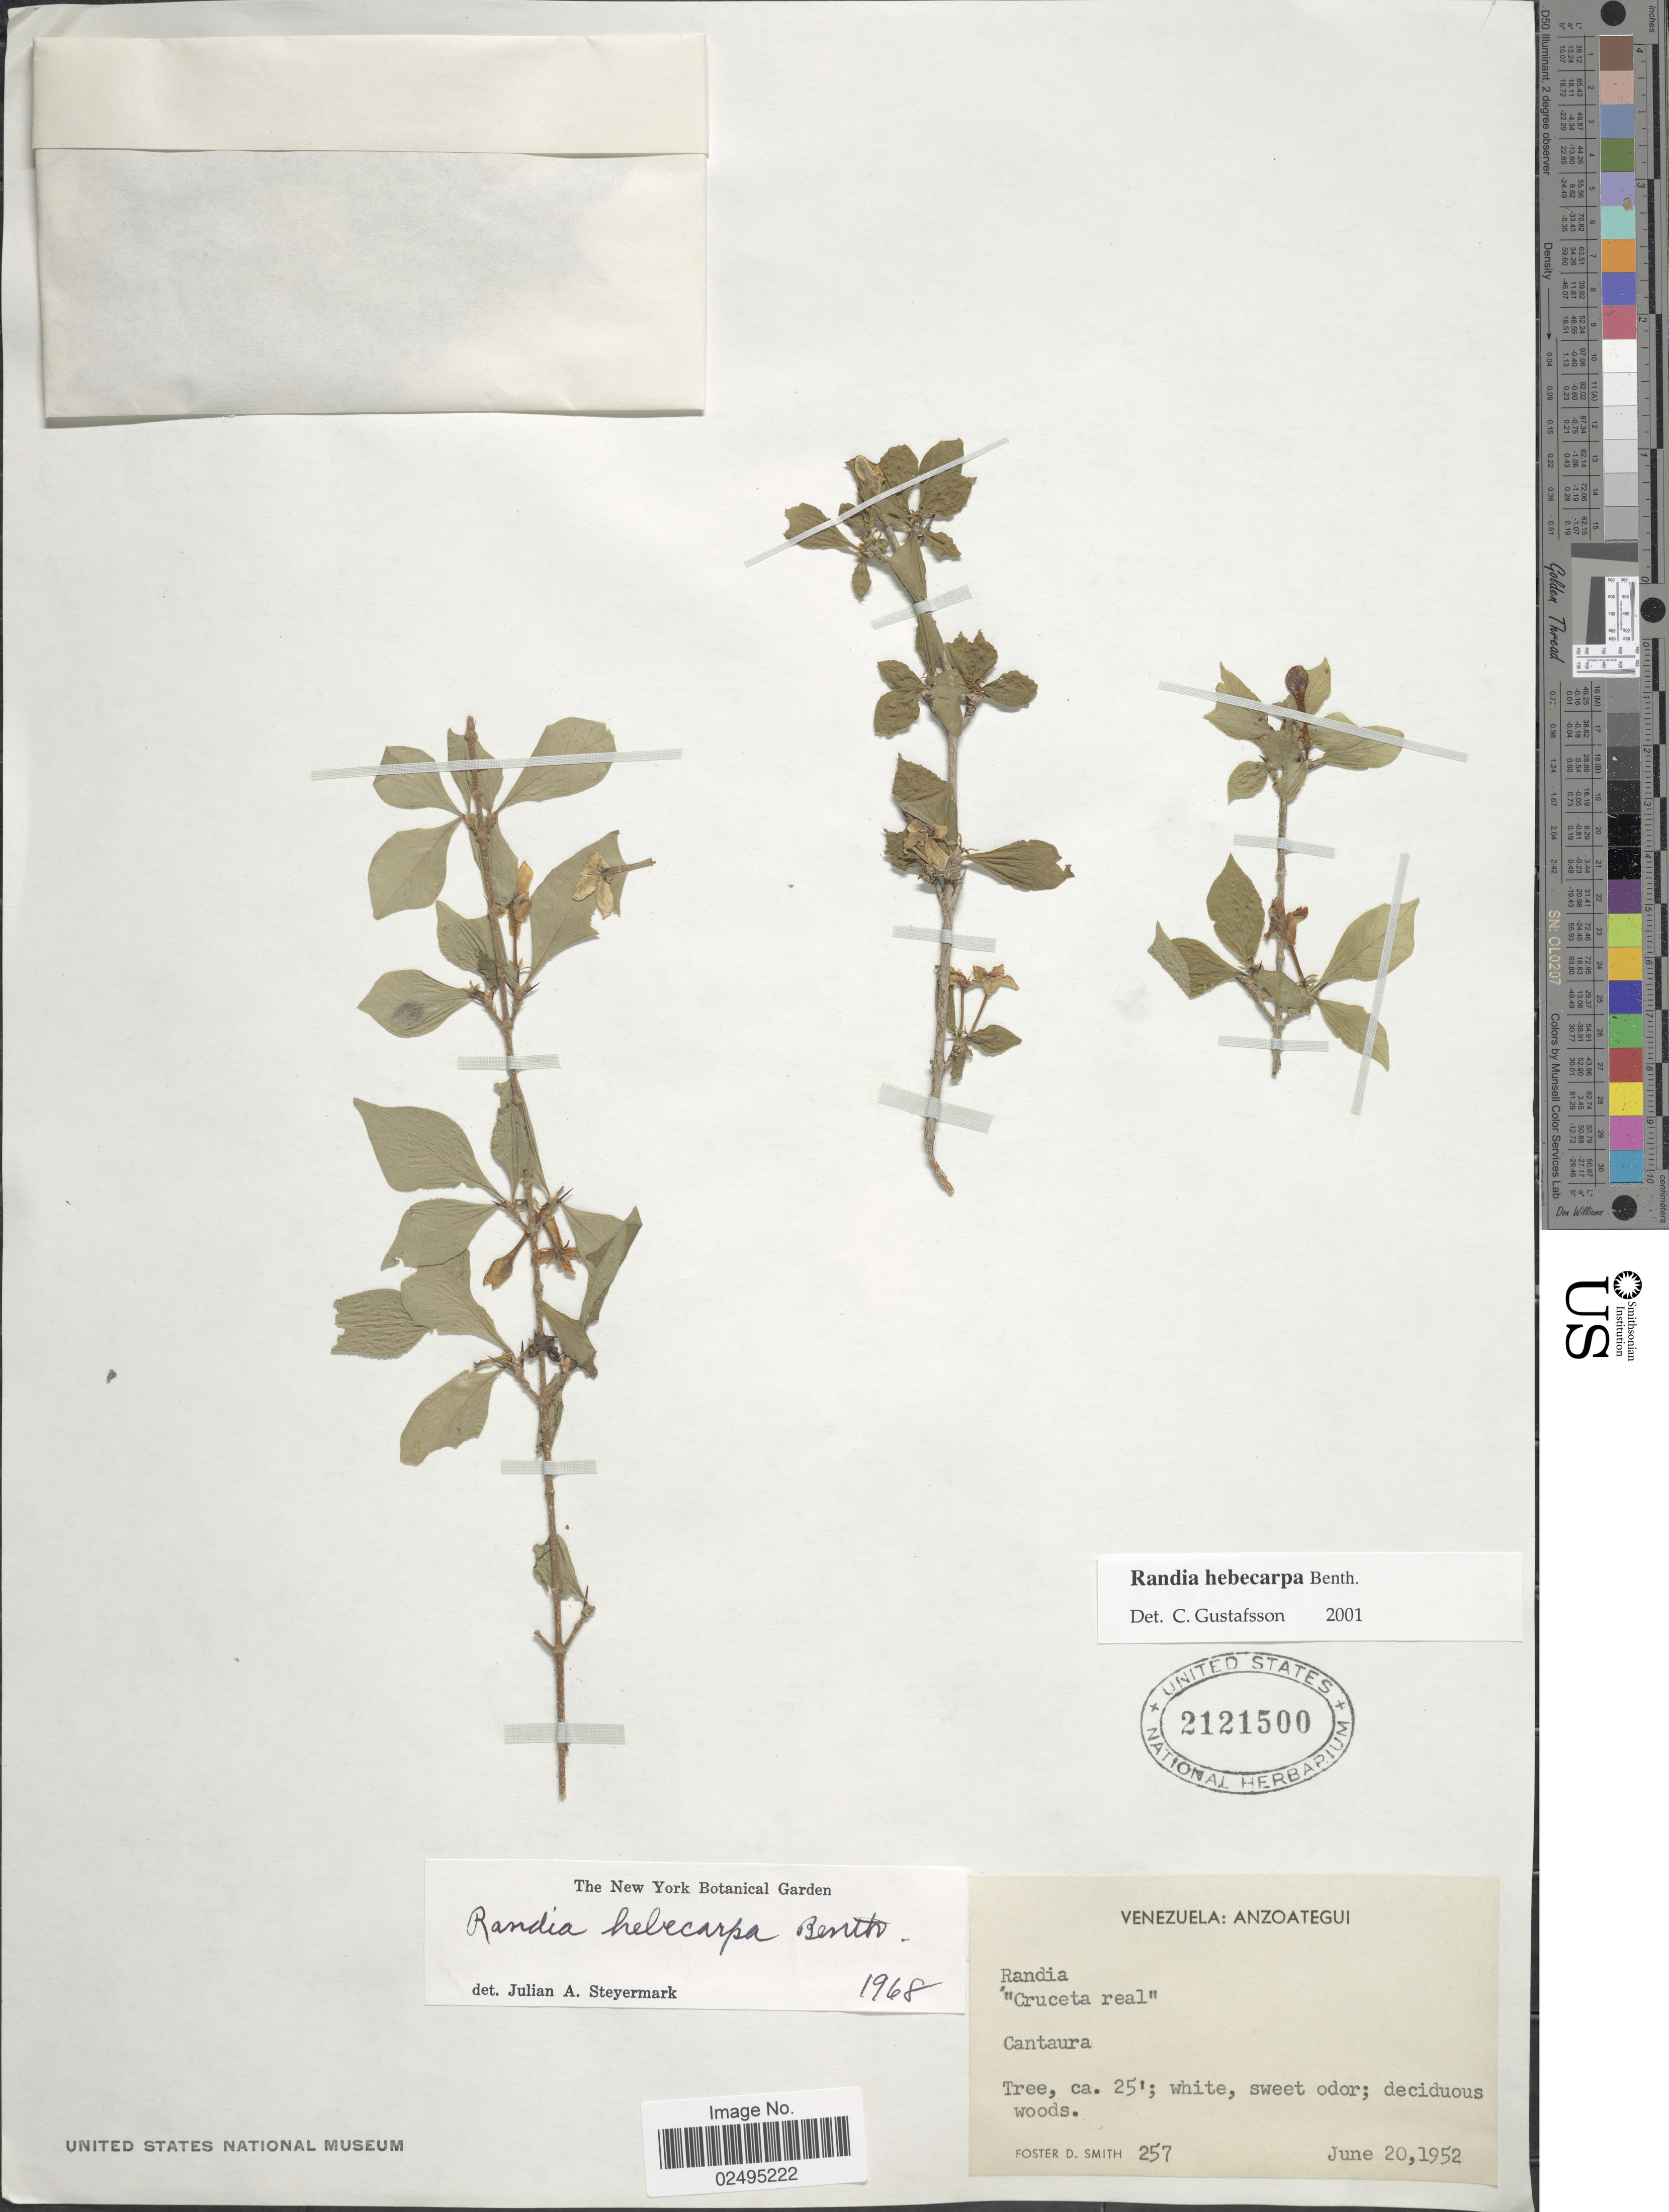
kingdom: Plantae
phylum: Tracheophyta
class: Magnoliopsida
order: Gentianales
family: Rubiaceae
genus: Randia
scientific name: Randia hebecarpa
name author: Benth.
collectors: F. Smith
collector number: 257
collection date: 1952-06-20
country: Venezuela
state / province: Anzoategui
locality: Cantaura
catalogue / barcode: US 2121500